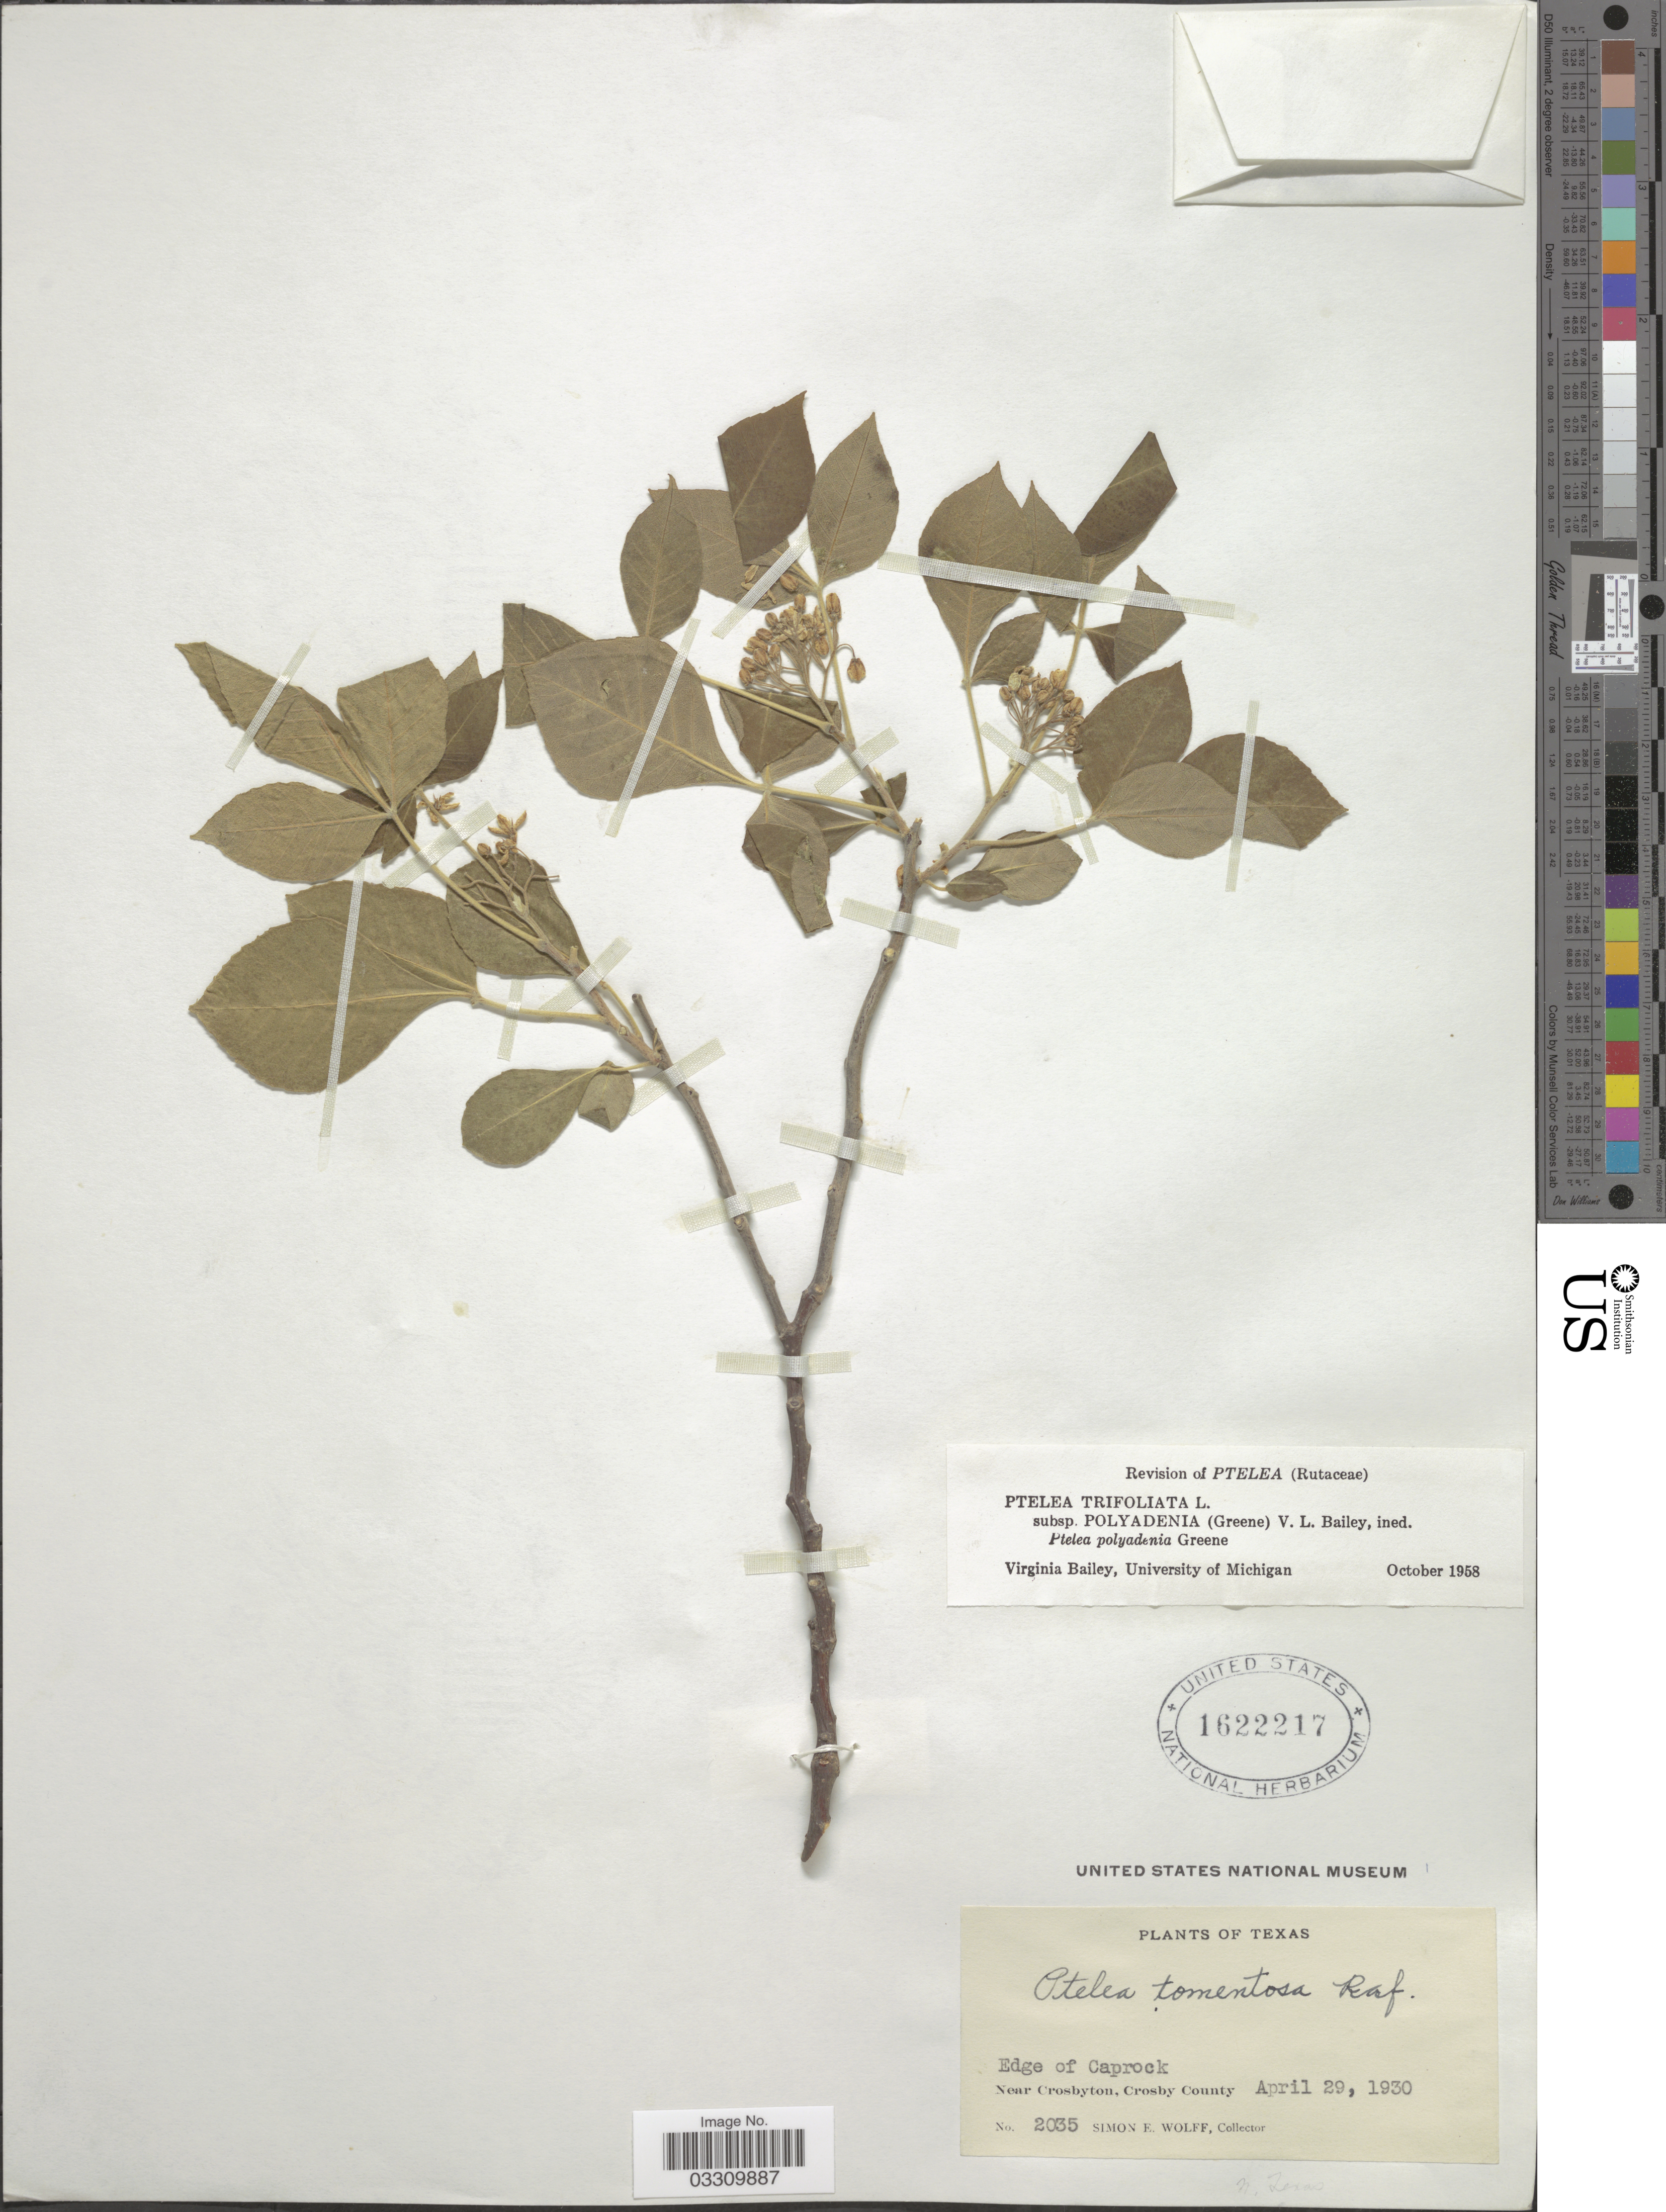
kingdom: Plantae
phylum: Tracheophyta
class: Magnoliopsida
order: Sapindales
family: Rutaceae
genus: Ptelea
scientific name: Ptelea trifoliata subsp. polyadenia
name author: (Greene) V. L. Bailey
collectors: S. E. Wolff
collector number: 2035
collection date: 1930-04-29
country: United States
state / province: Texas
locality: Edge of Caprock. Near Crosbyton, Crosby County.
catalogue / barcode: US 1622217